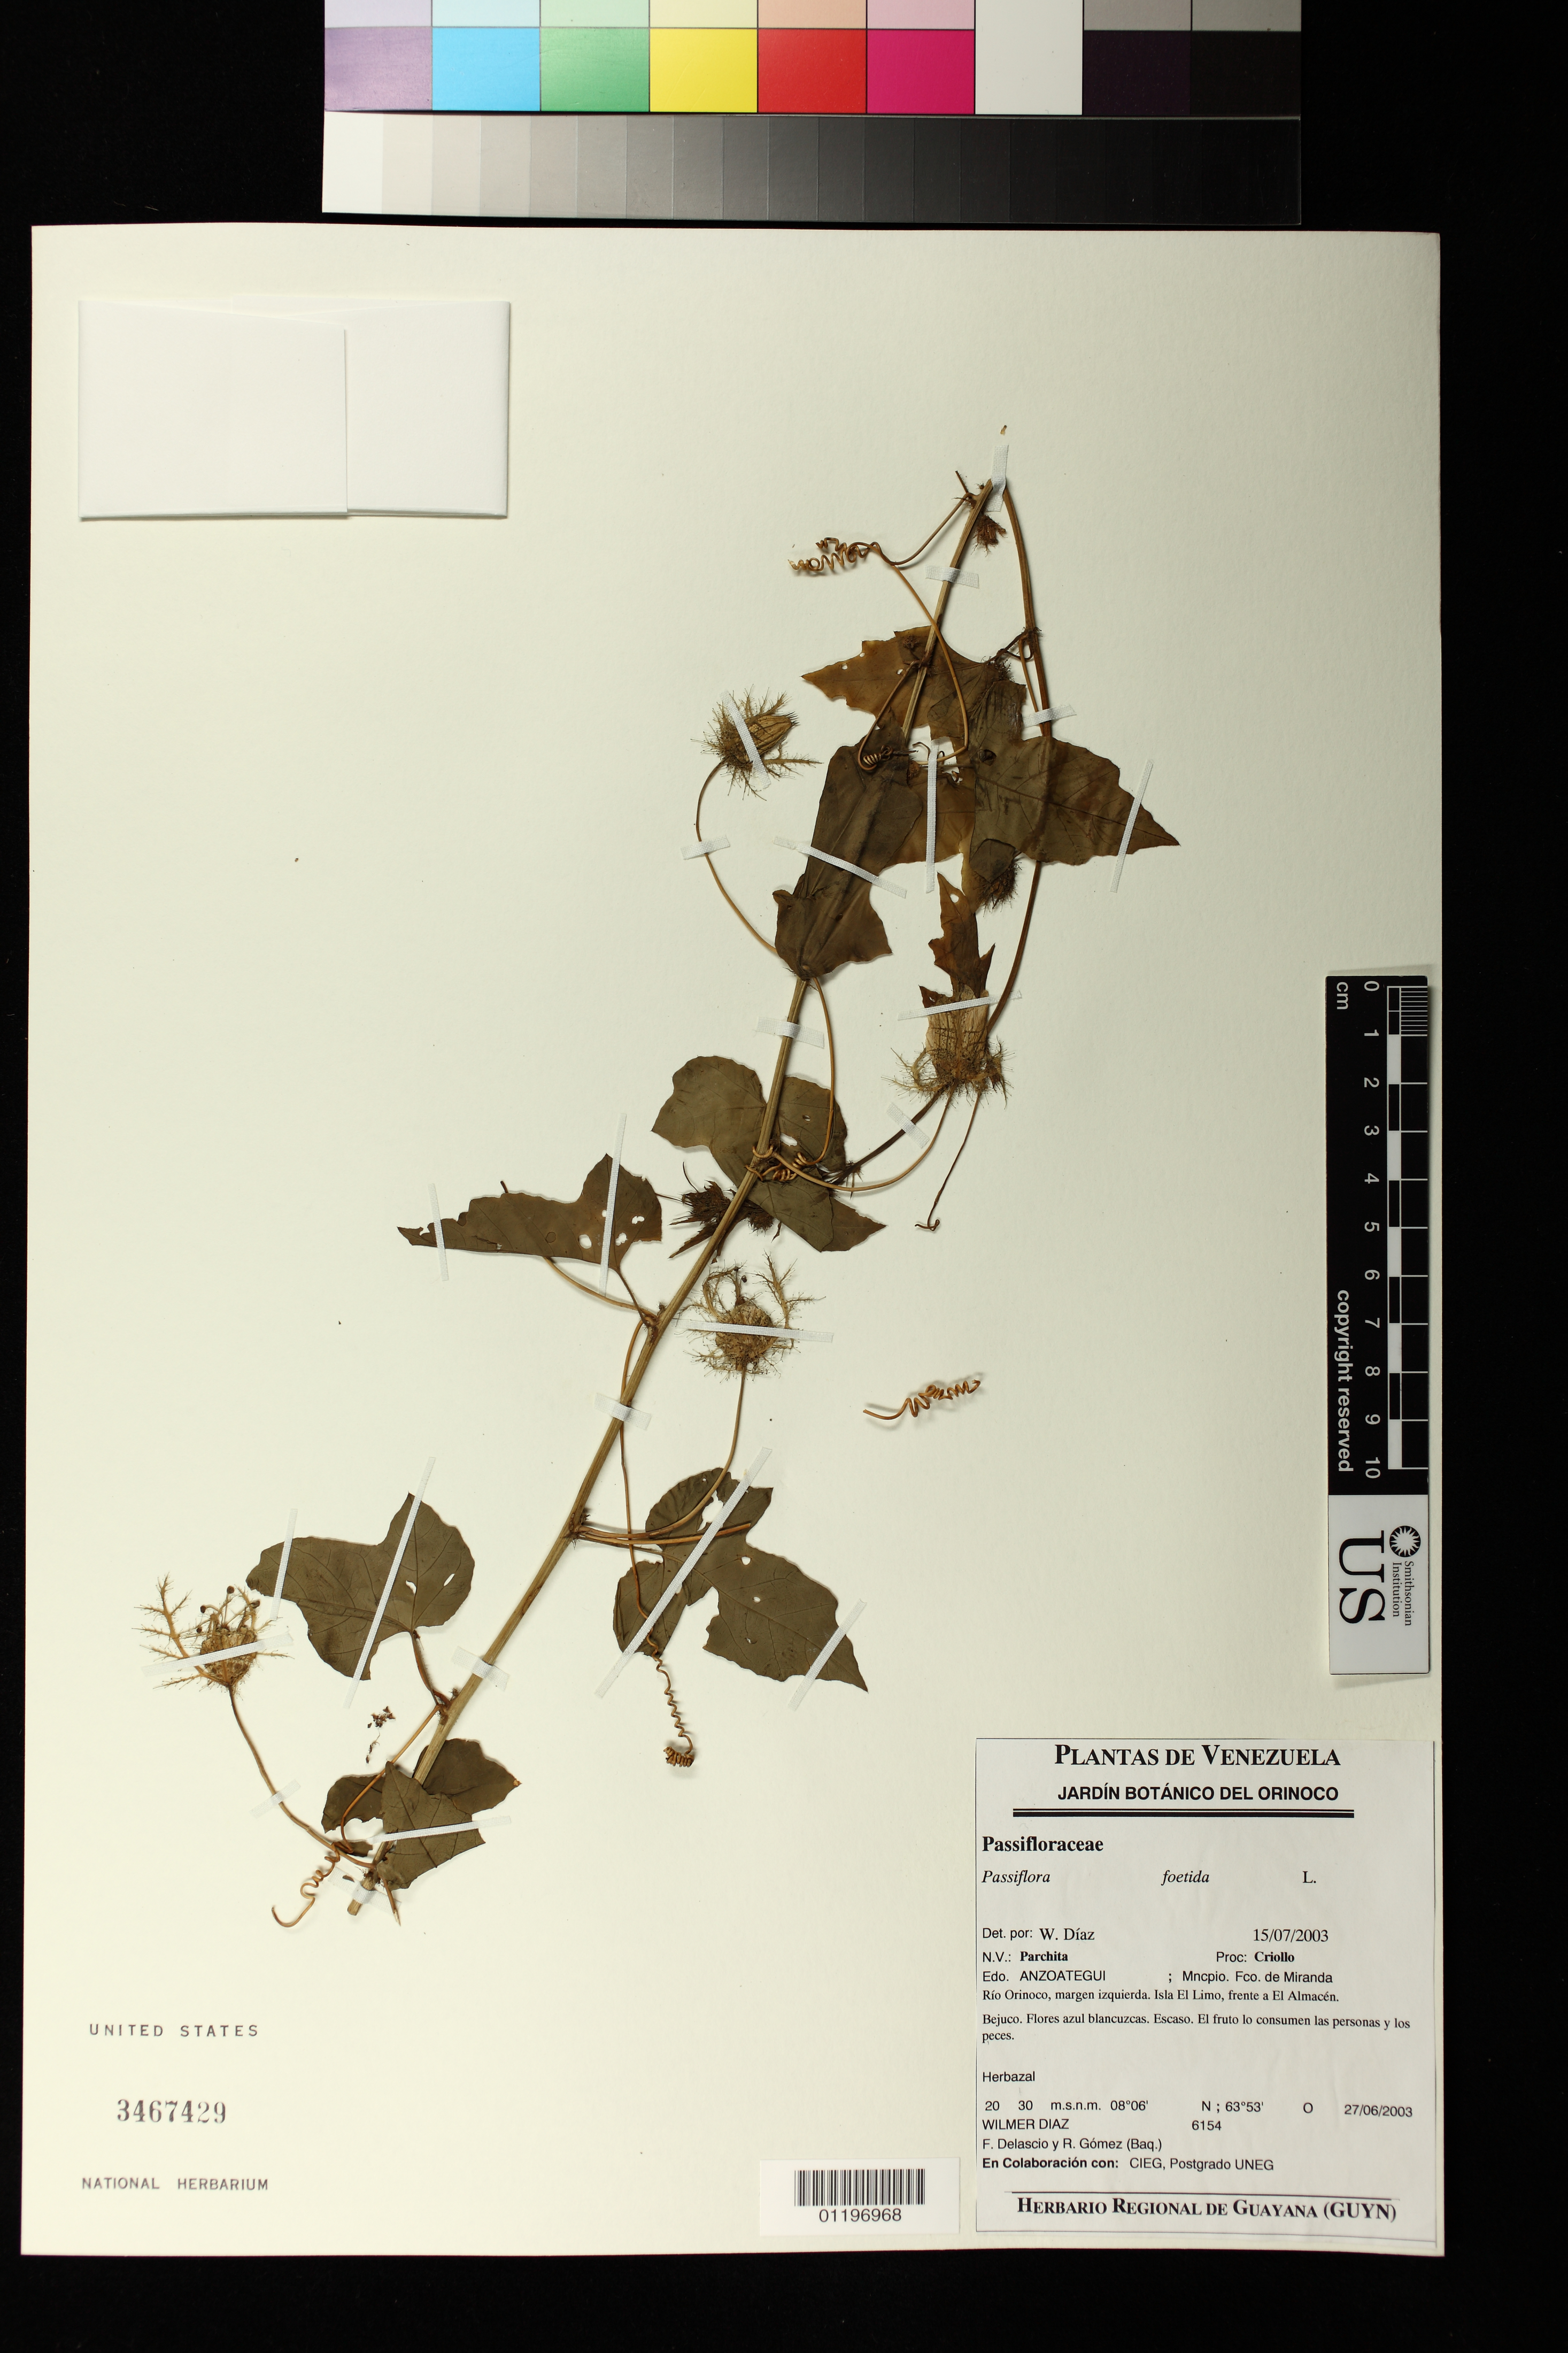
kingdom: Plantae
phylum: Tracheophyta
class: Magnoliopsida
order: Malpighiales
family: Passifloraceae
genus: Passiflora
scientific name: Passiflora foetida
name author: L.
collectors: W. Díaz P., F. Delascio C. & W. Díaz P.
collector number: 6154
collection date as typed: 27 Jun 2003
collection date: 2003-06-27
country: Venezuela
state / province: Anzoategui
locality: Proc: Criollo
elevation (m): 20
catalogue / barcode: US 3467429